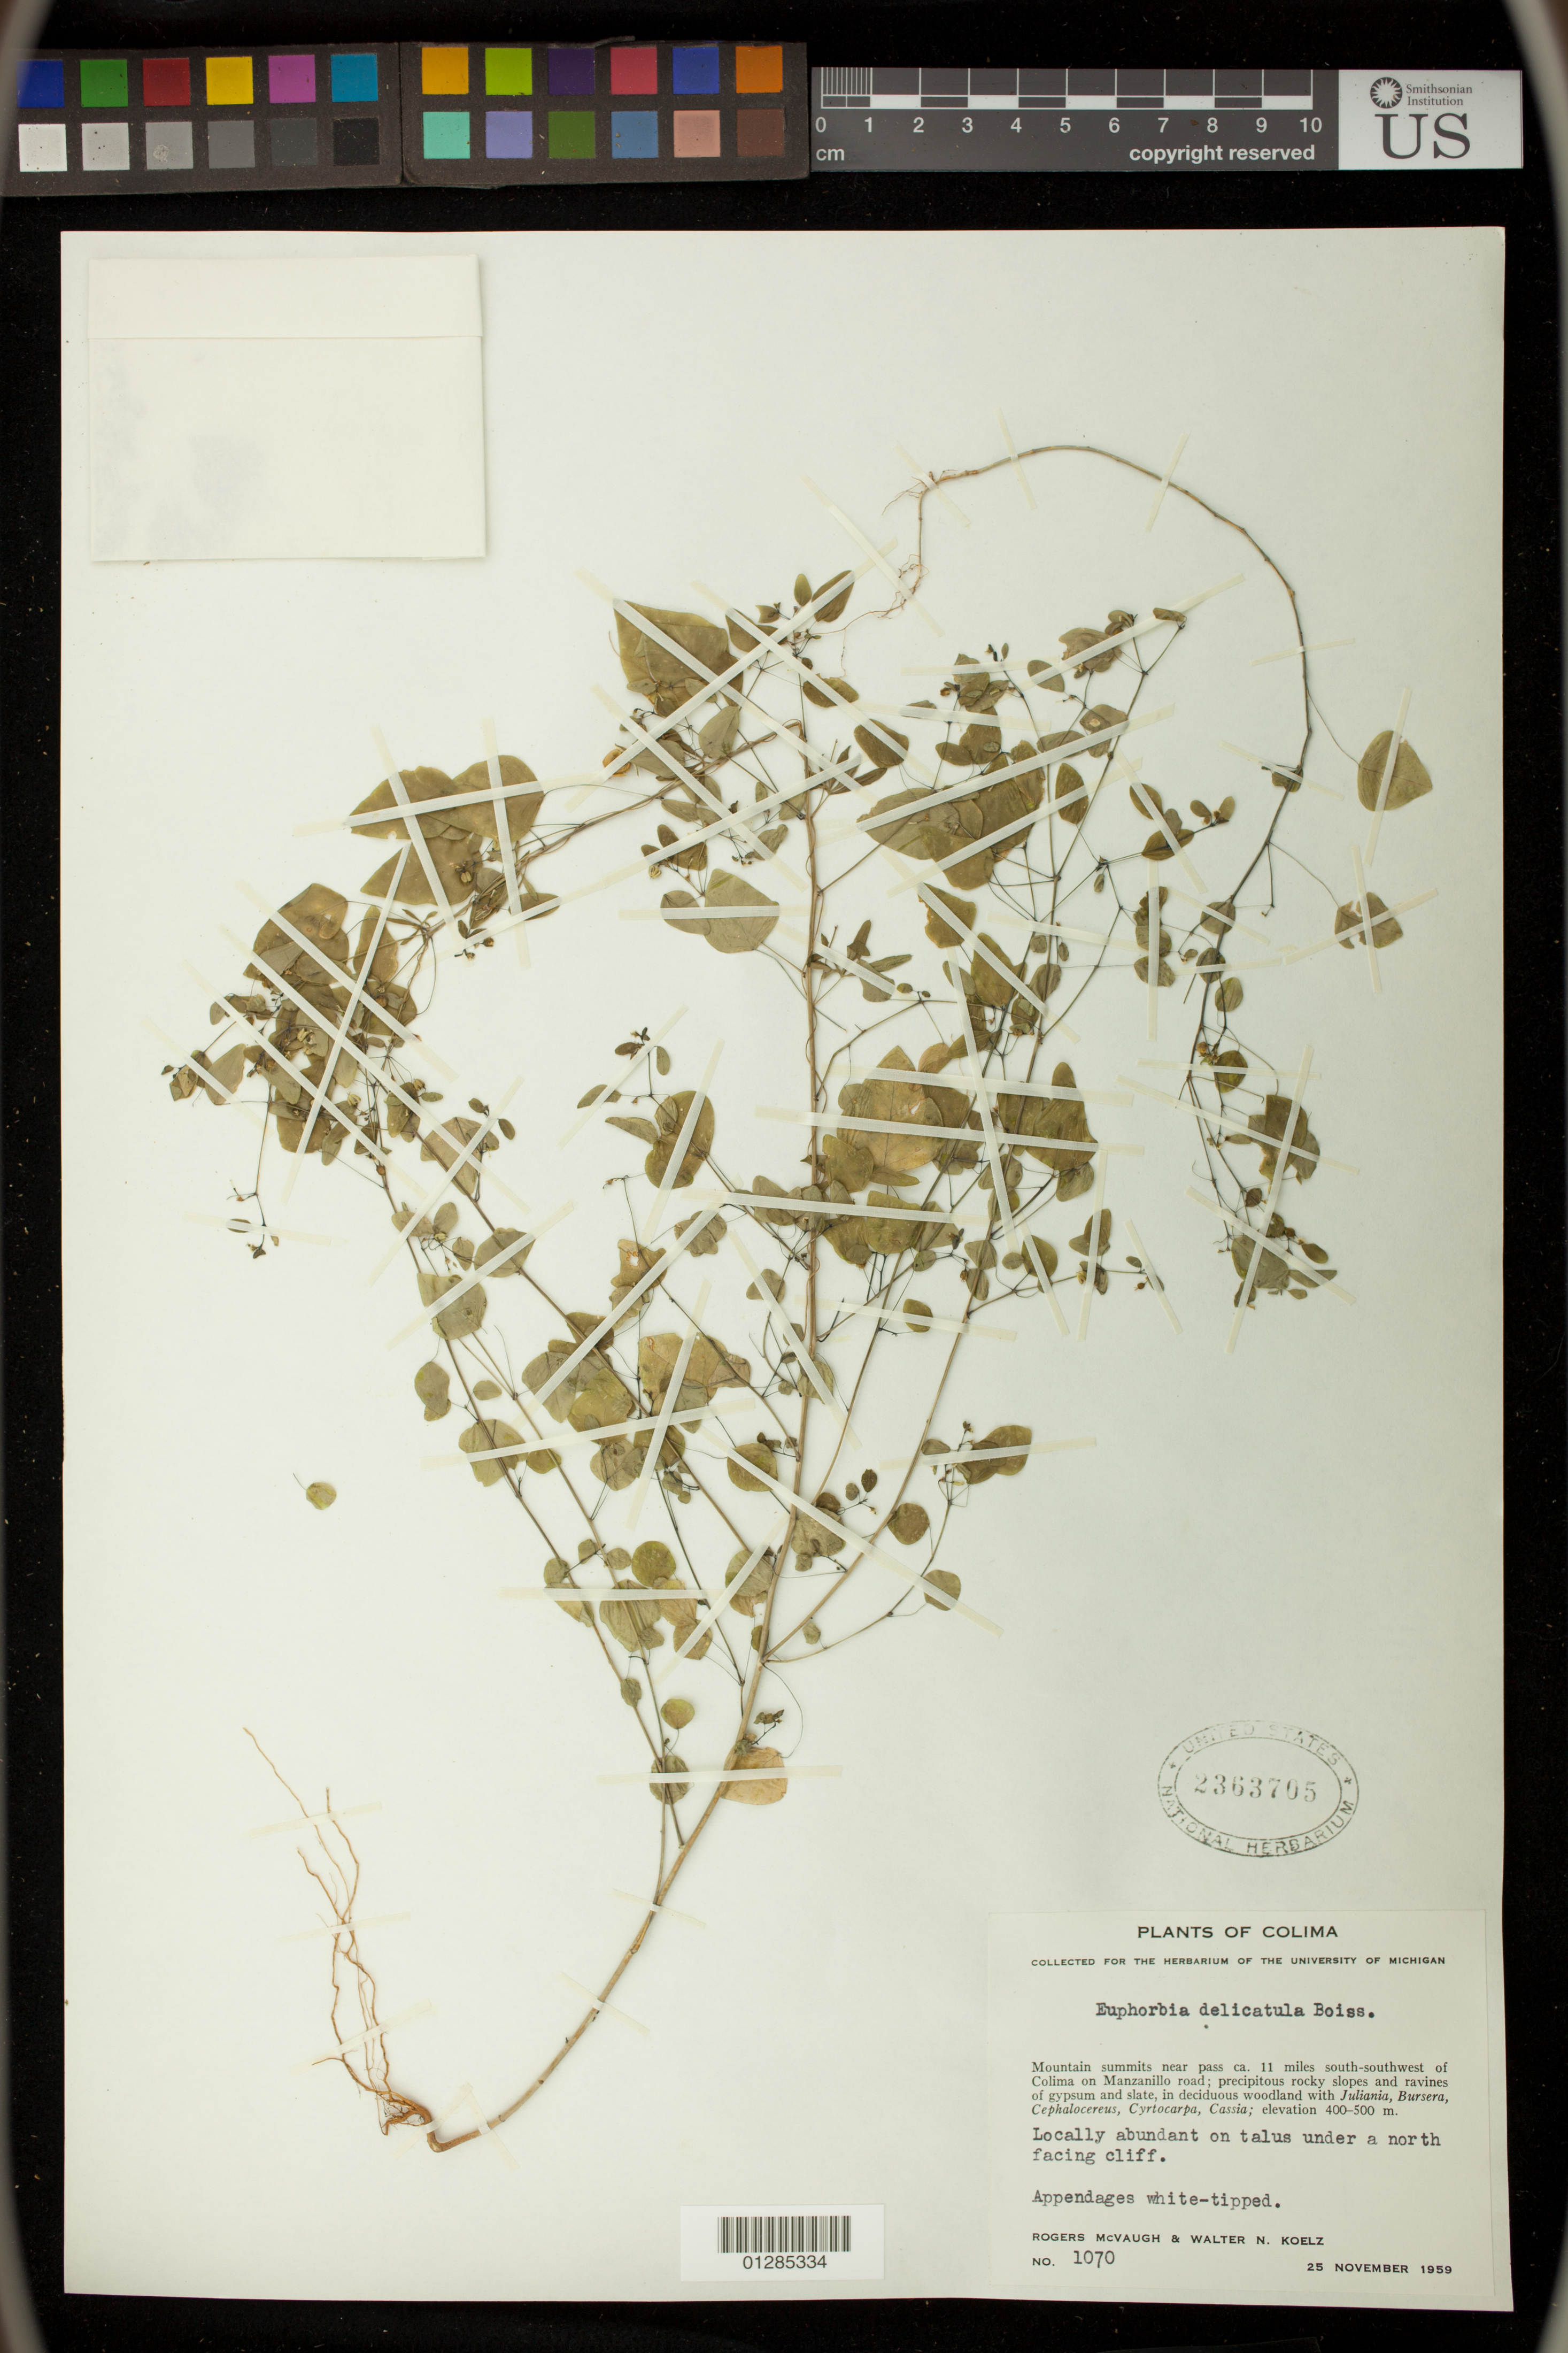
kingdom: Plantae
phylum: Tracheophyta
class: Magnoliopsida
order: Malpighiales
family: Euphorbiaceae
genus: Euphorbia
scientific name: Euphorbia delicatula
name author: Boiss.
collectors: R. McVaugh & W. N. Koelz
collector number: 1070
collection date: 1959-11-25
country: Mexico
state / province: Colima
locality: Mountain summits near pass ca. 11 miles south-southwest of Colima on Mazanillo road under a north facing cliff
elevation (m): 400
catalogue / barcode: US 2363705